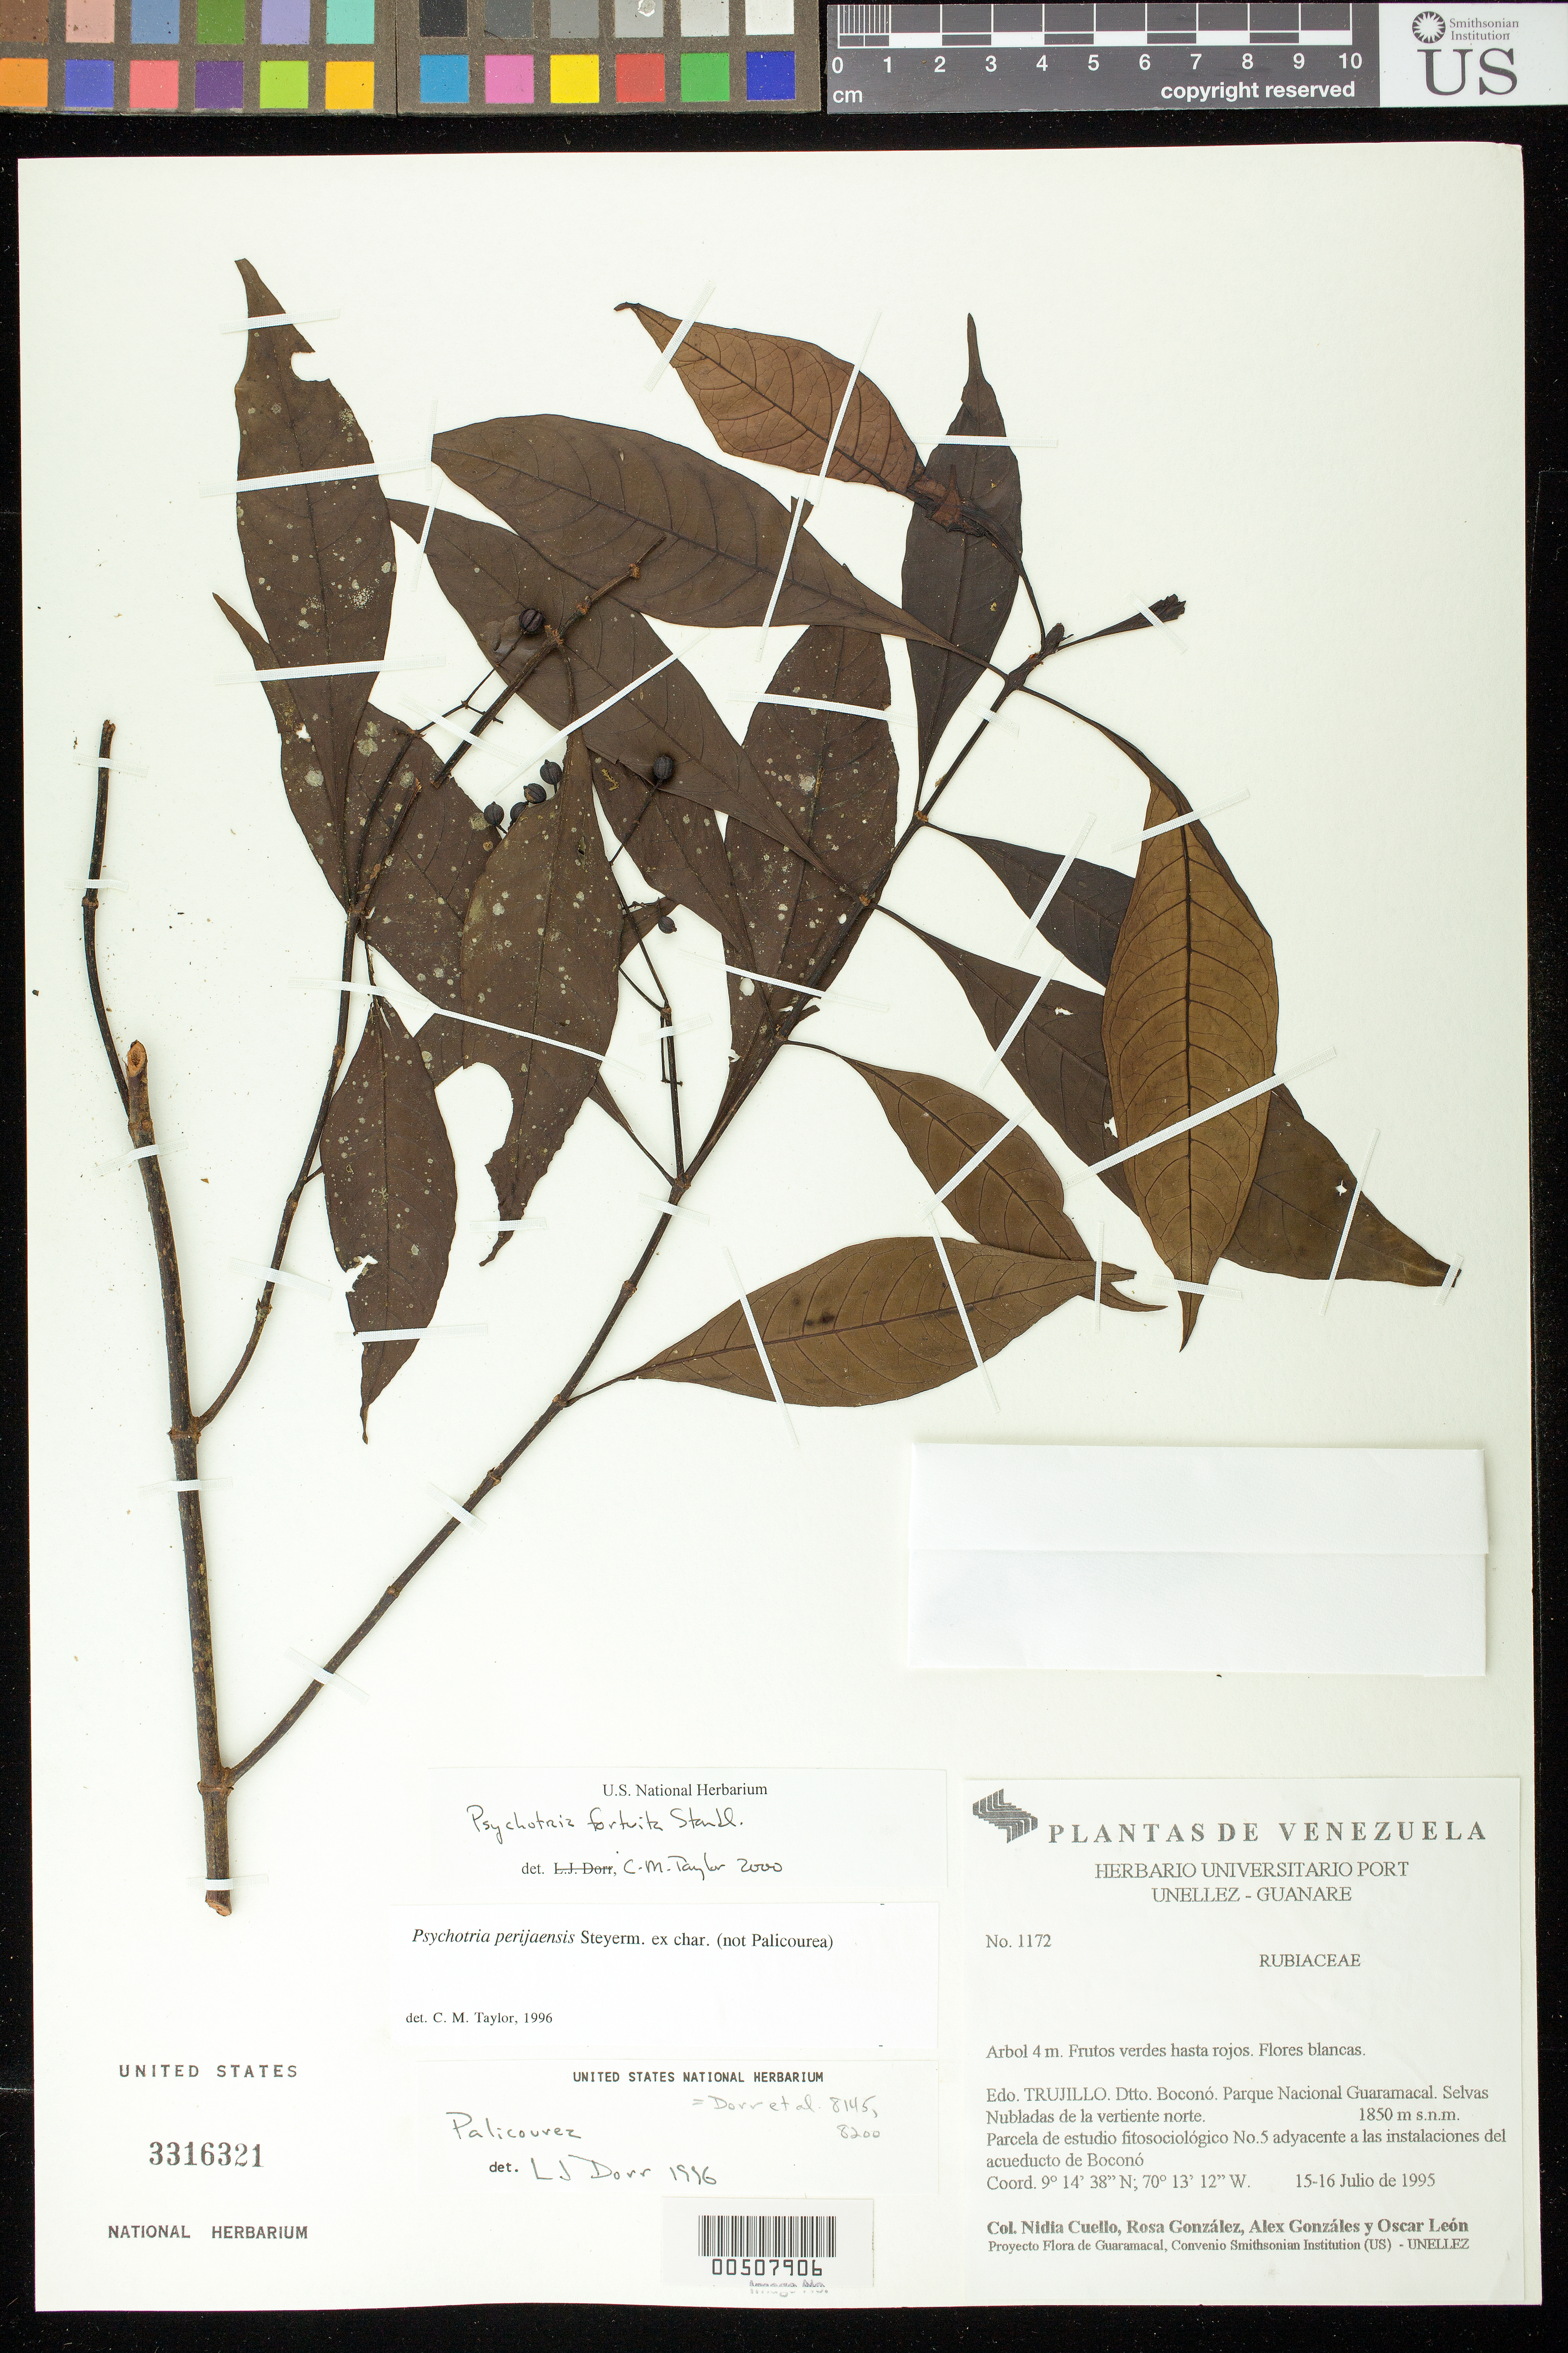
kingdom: Plantae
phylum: Tracheophyta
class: Magnoliopsida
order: Gentianales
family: Rubiaceae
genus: Psychotria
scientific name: Psychotria fortuita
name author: Standl.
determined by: Taylor, Charlotte M.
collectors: N. L. Cuello, R. González, A. Gonzáles & O. León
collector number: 1172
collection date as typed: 15 Jul 1995 to 16 Jul 1995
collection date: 1995-07-15/1995-07-16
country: Venezuela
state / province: Trujillo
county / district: Boconó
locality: Parque Nacional Guaramacal. Vertiente N. Adyacente a las instalaciones del acueducto de Boconó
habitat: Selvas Nubladas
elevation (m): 1850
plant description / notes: NY, PORT, US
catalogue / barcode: US 3316321